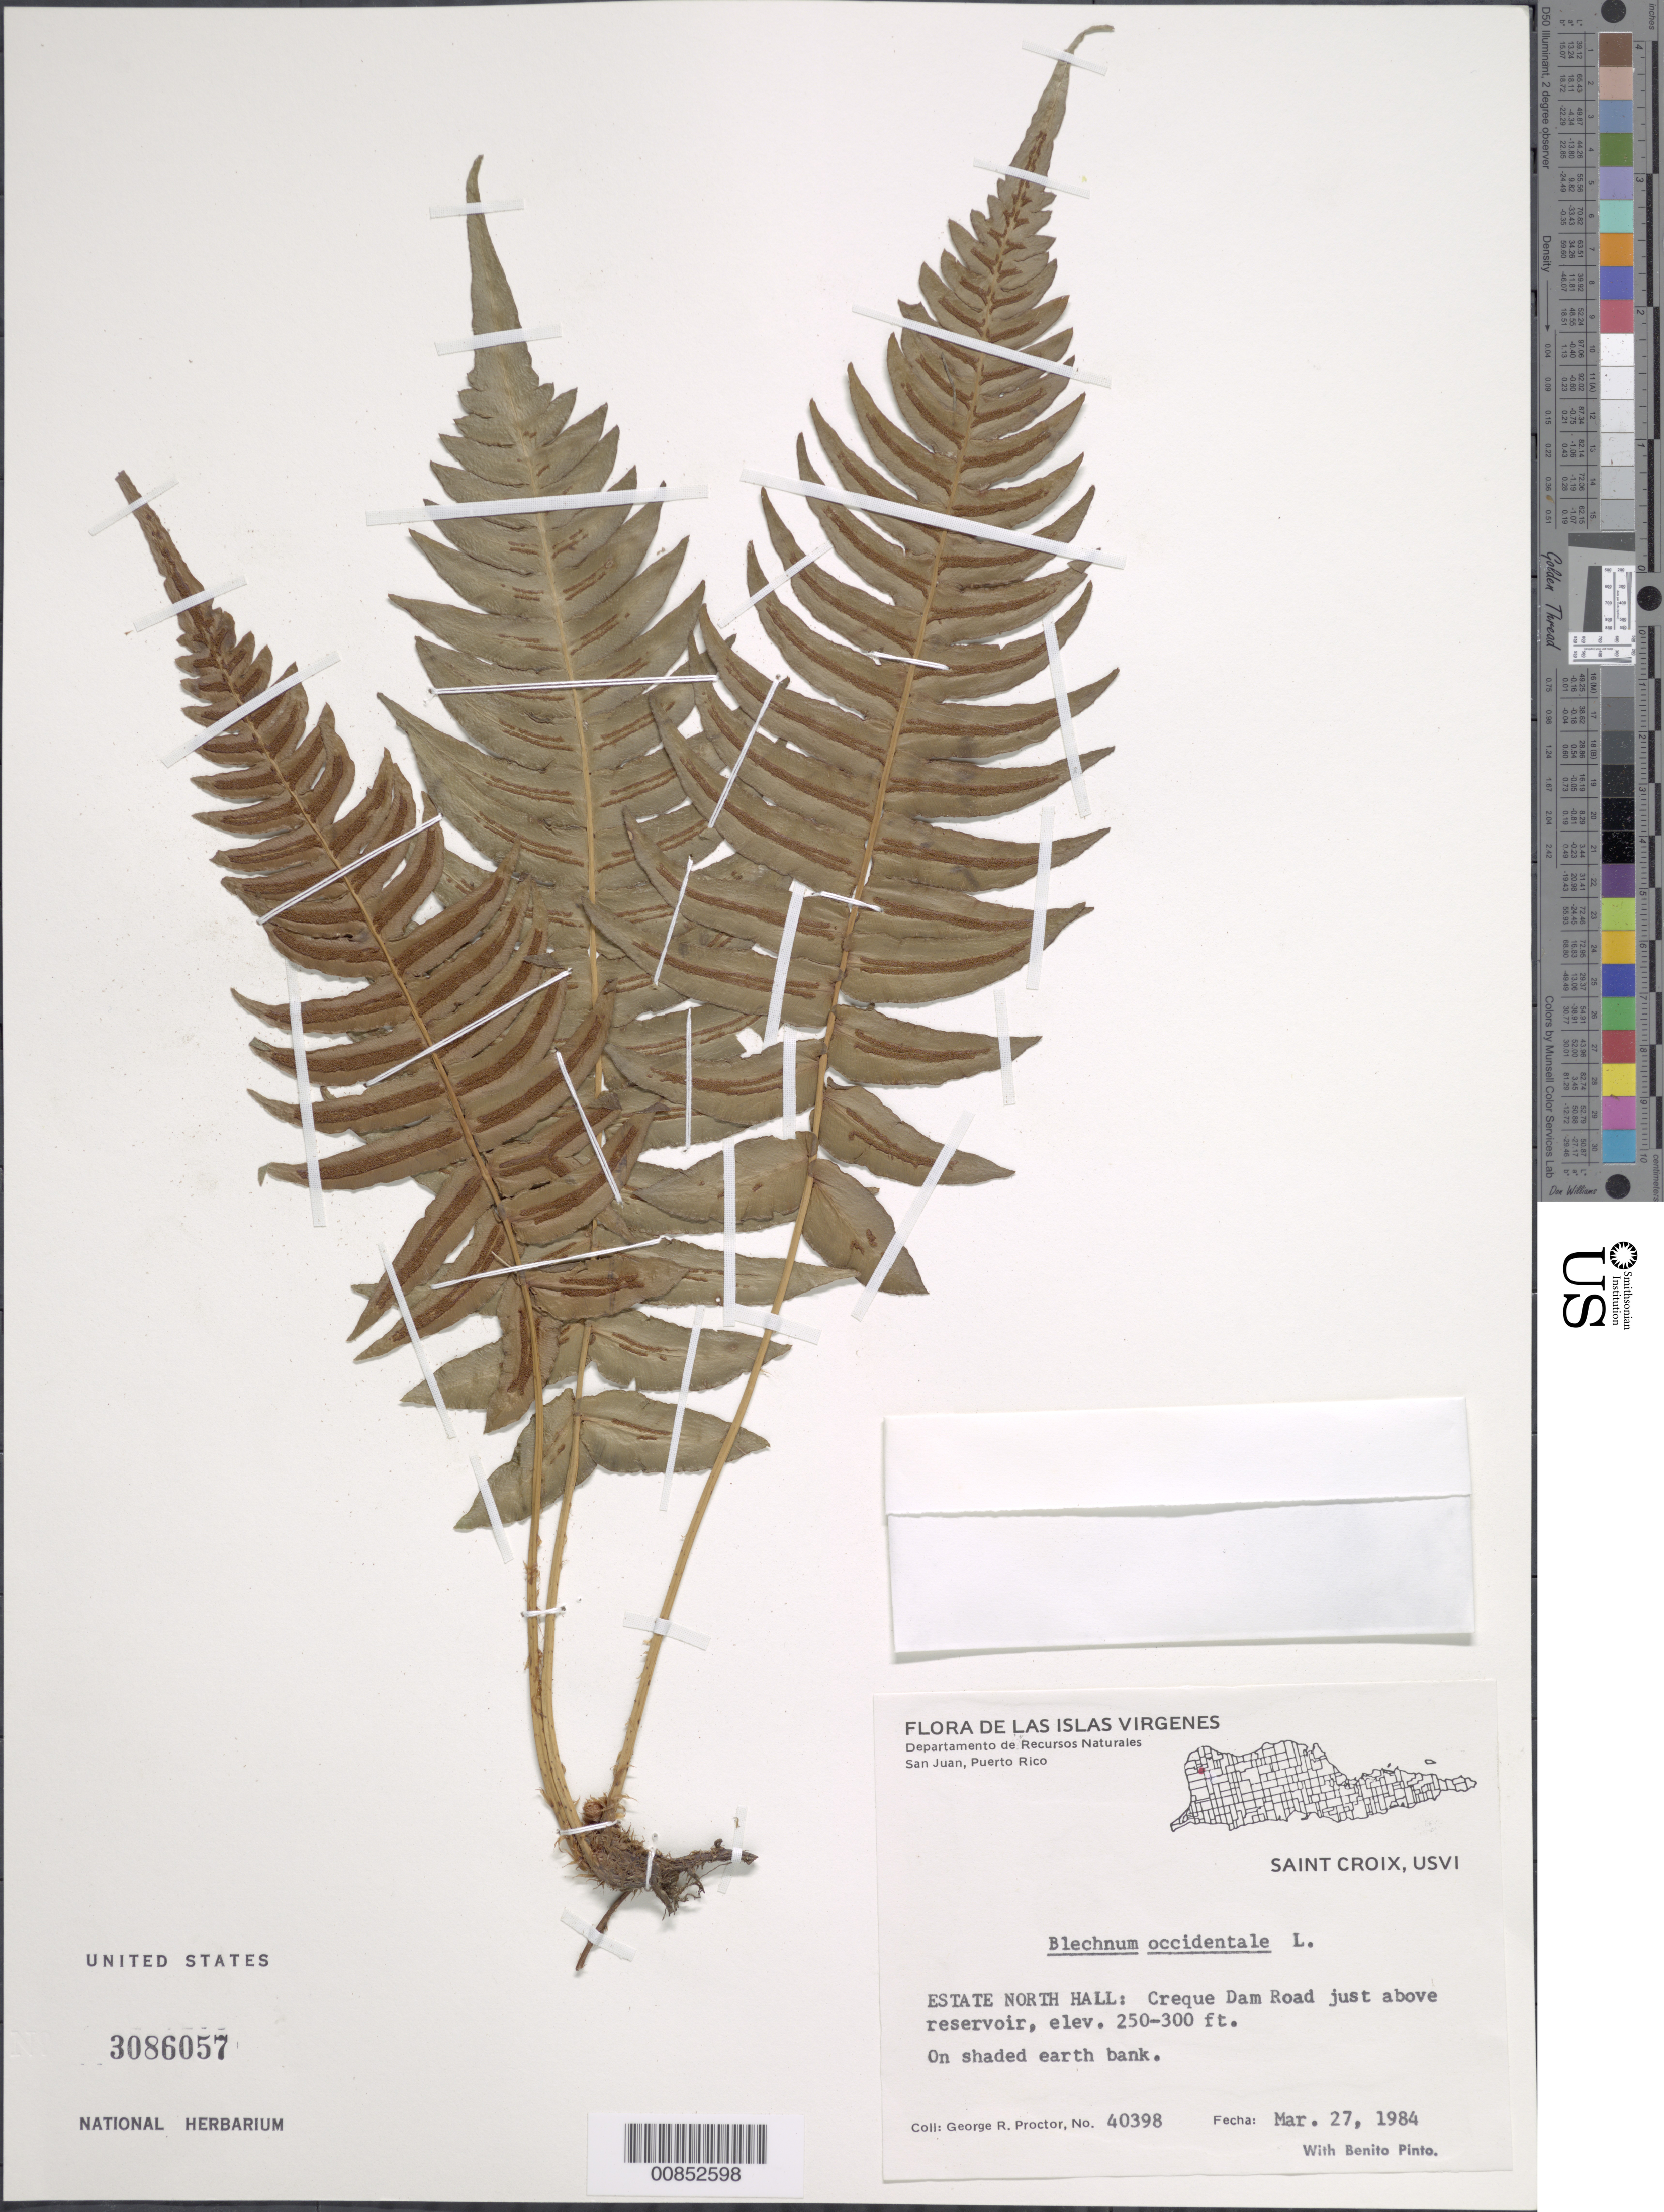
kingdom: Plantae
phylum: Tracheophyta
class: Polypodiopsida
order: Polypodiales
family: Blechnaceae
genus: Blechnum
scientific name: Blechnum occidentale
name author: L.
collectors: G. R. Proctor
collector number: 40398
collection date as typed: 27 Mar 1984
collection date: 1984-03-27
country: U.S. Virgin Islands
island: St. Croix I.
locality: Estate North Hall, Creque Dam Road, just above reservoir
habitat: Shaded earth bank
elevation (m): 76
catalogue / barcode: US 3086057